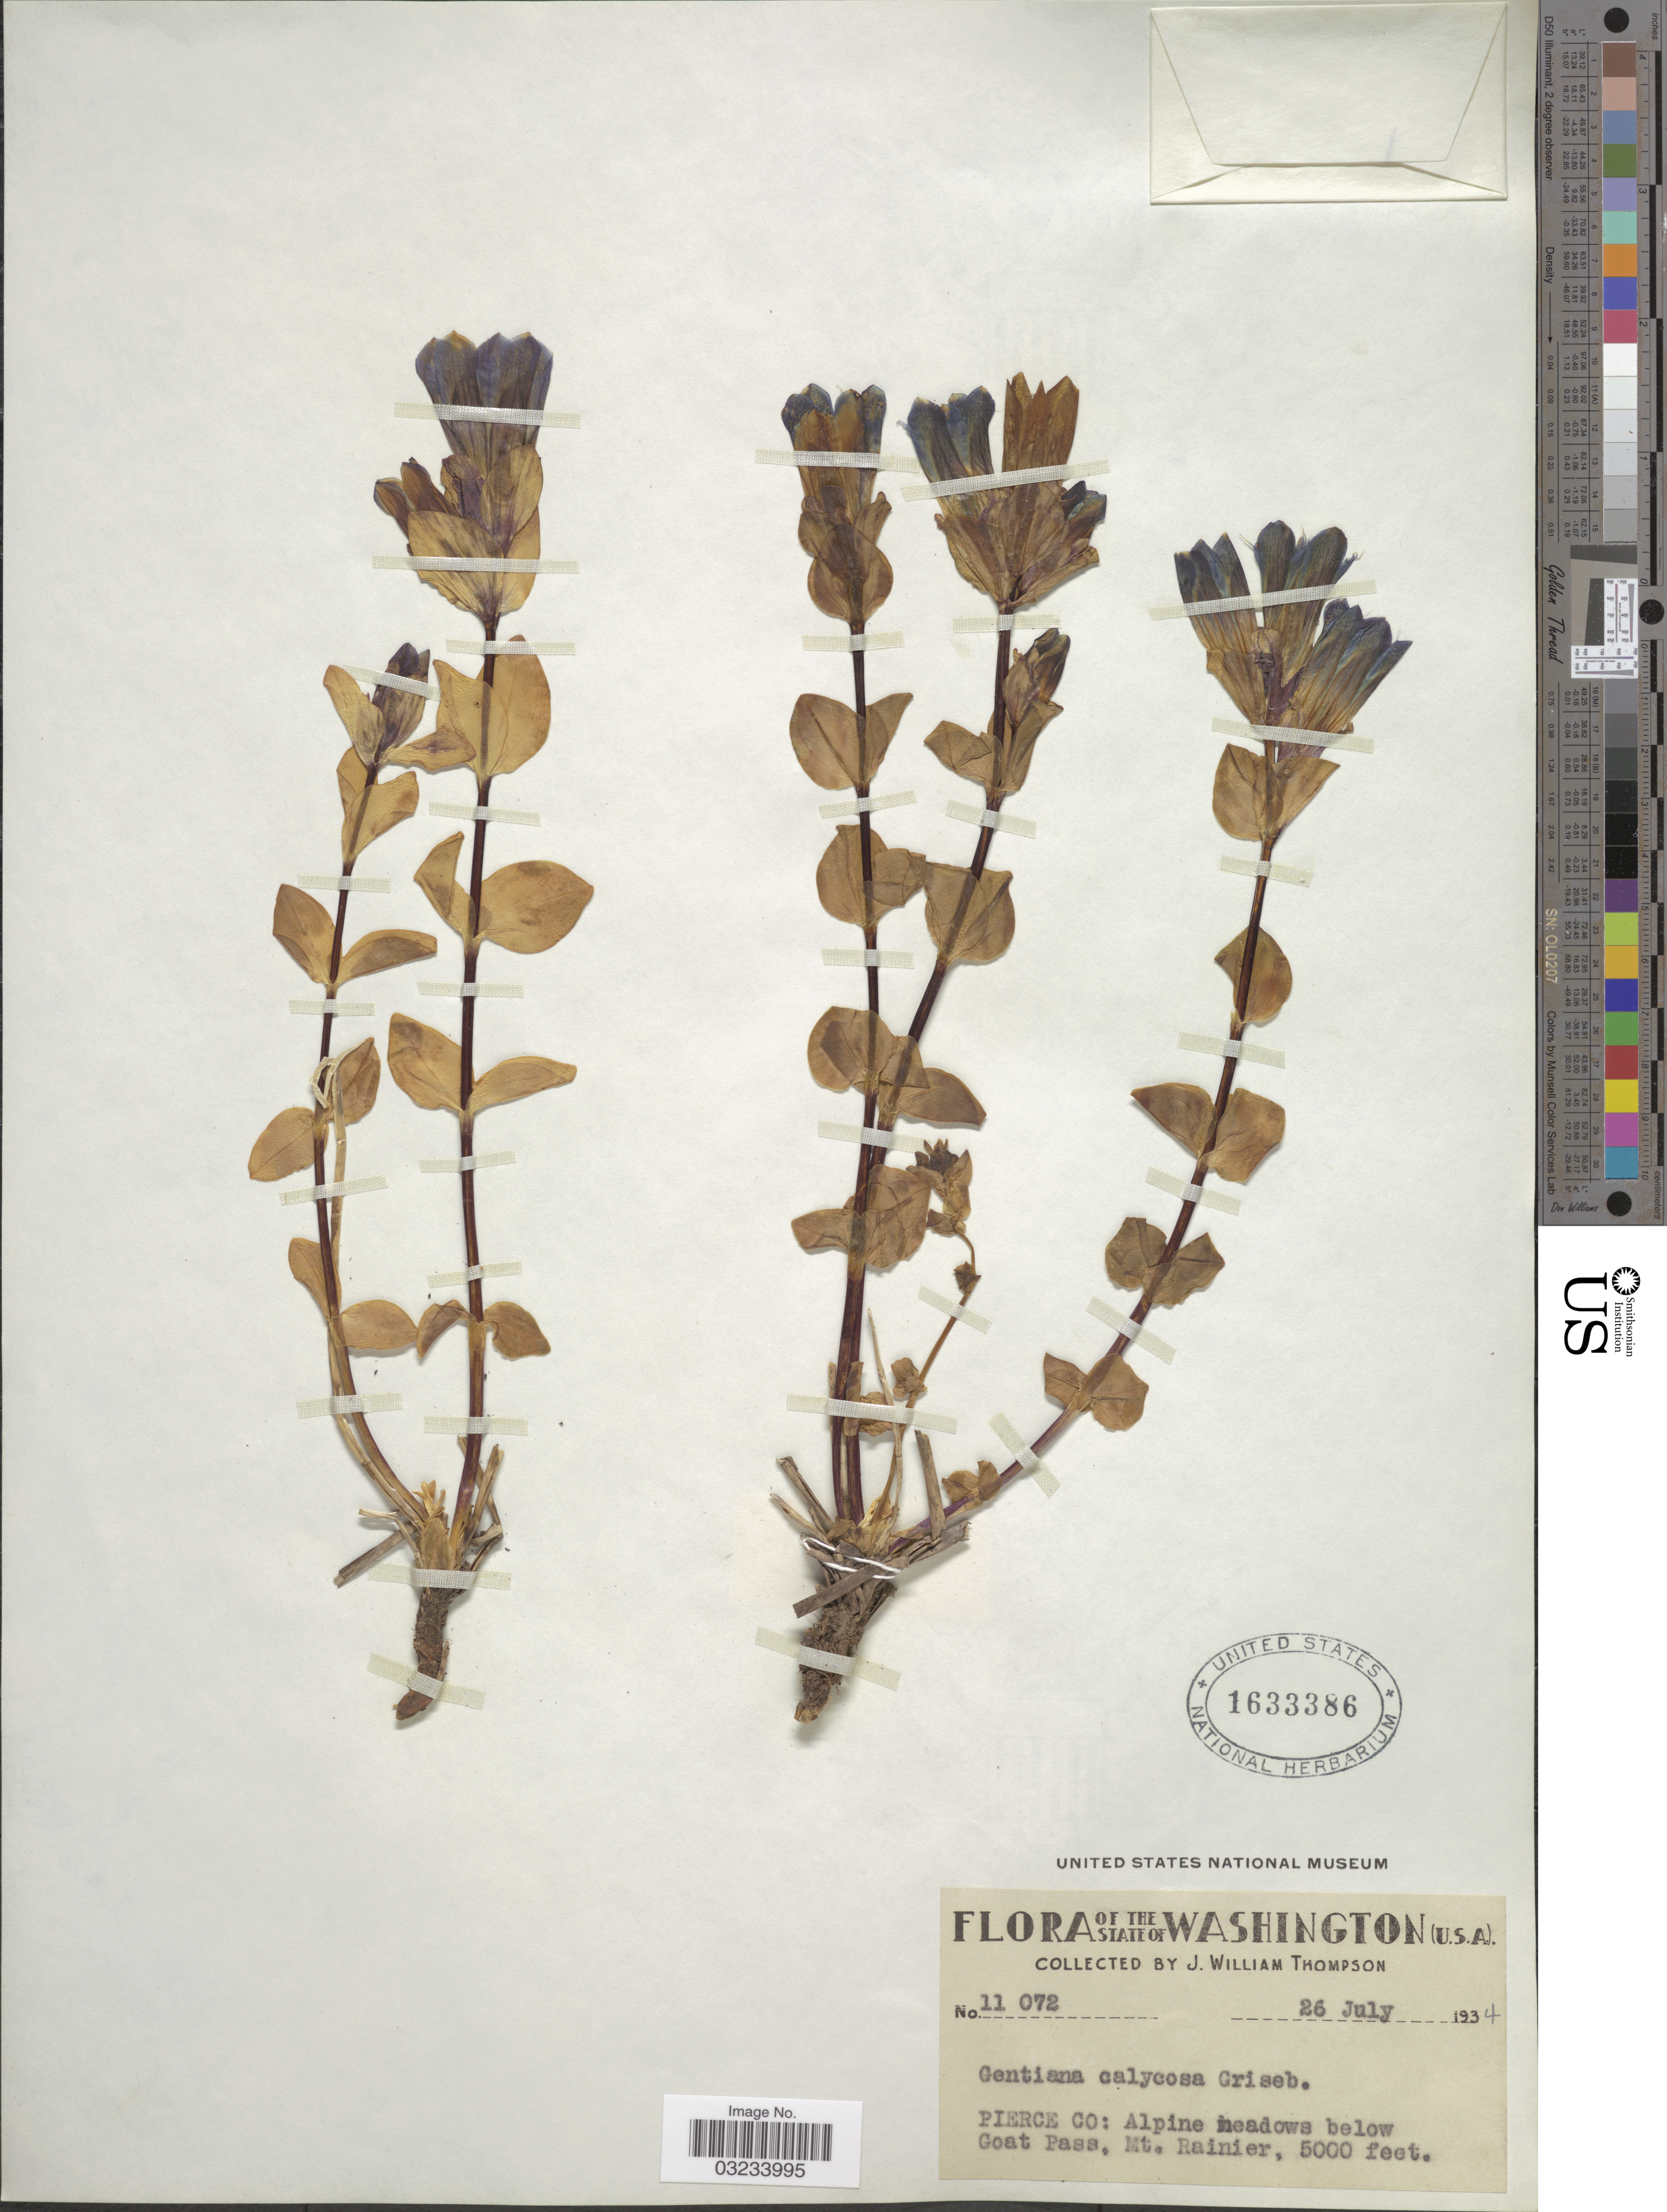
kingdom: Plantae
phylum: Tracheophyta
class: Magnoliopsida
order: Gentianales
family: Gentianaceae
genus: Gentiana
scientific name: Gentiana calycosa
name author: Griseb.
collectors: J. W. Thompson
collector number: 11072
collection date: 1934-07-26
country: United States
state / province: Washington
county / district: Pierce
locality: Pierce Co: Alpine meadows below Goat Pass, Mt. Rainier.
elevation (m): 1524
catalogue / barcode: US 1633386